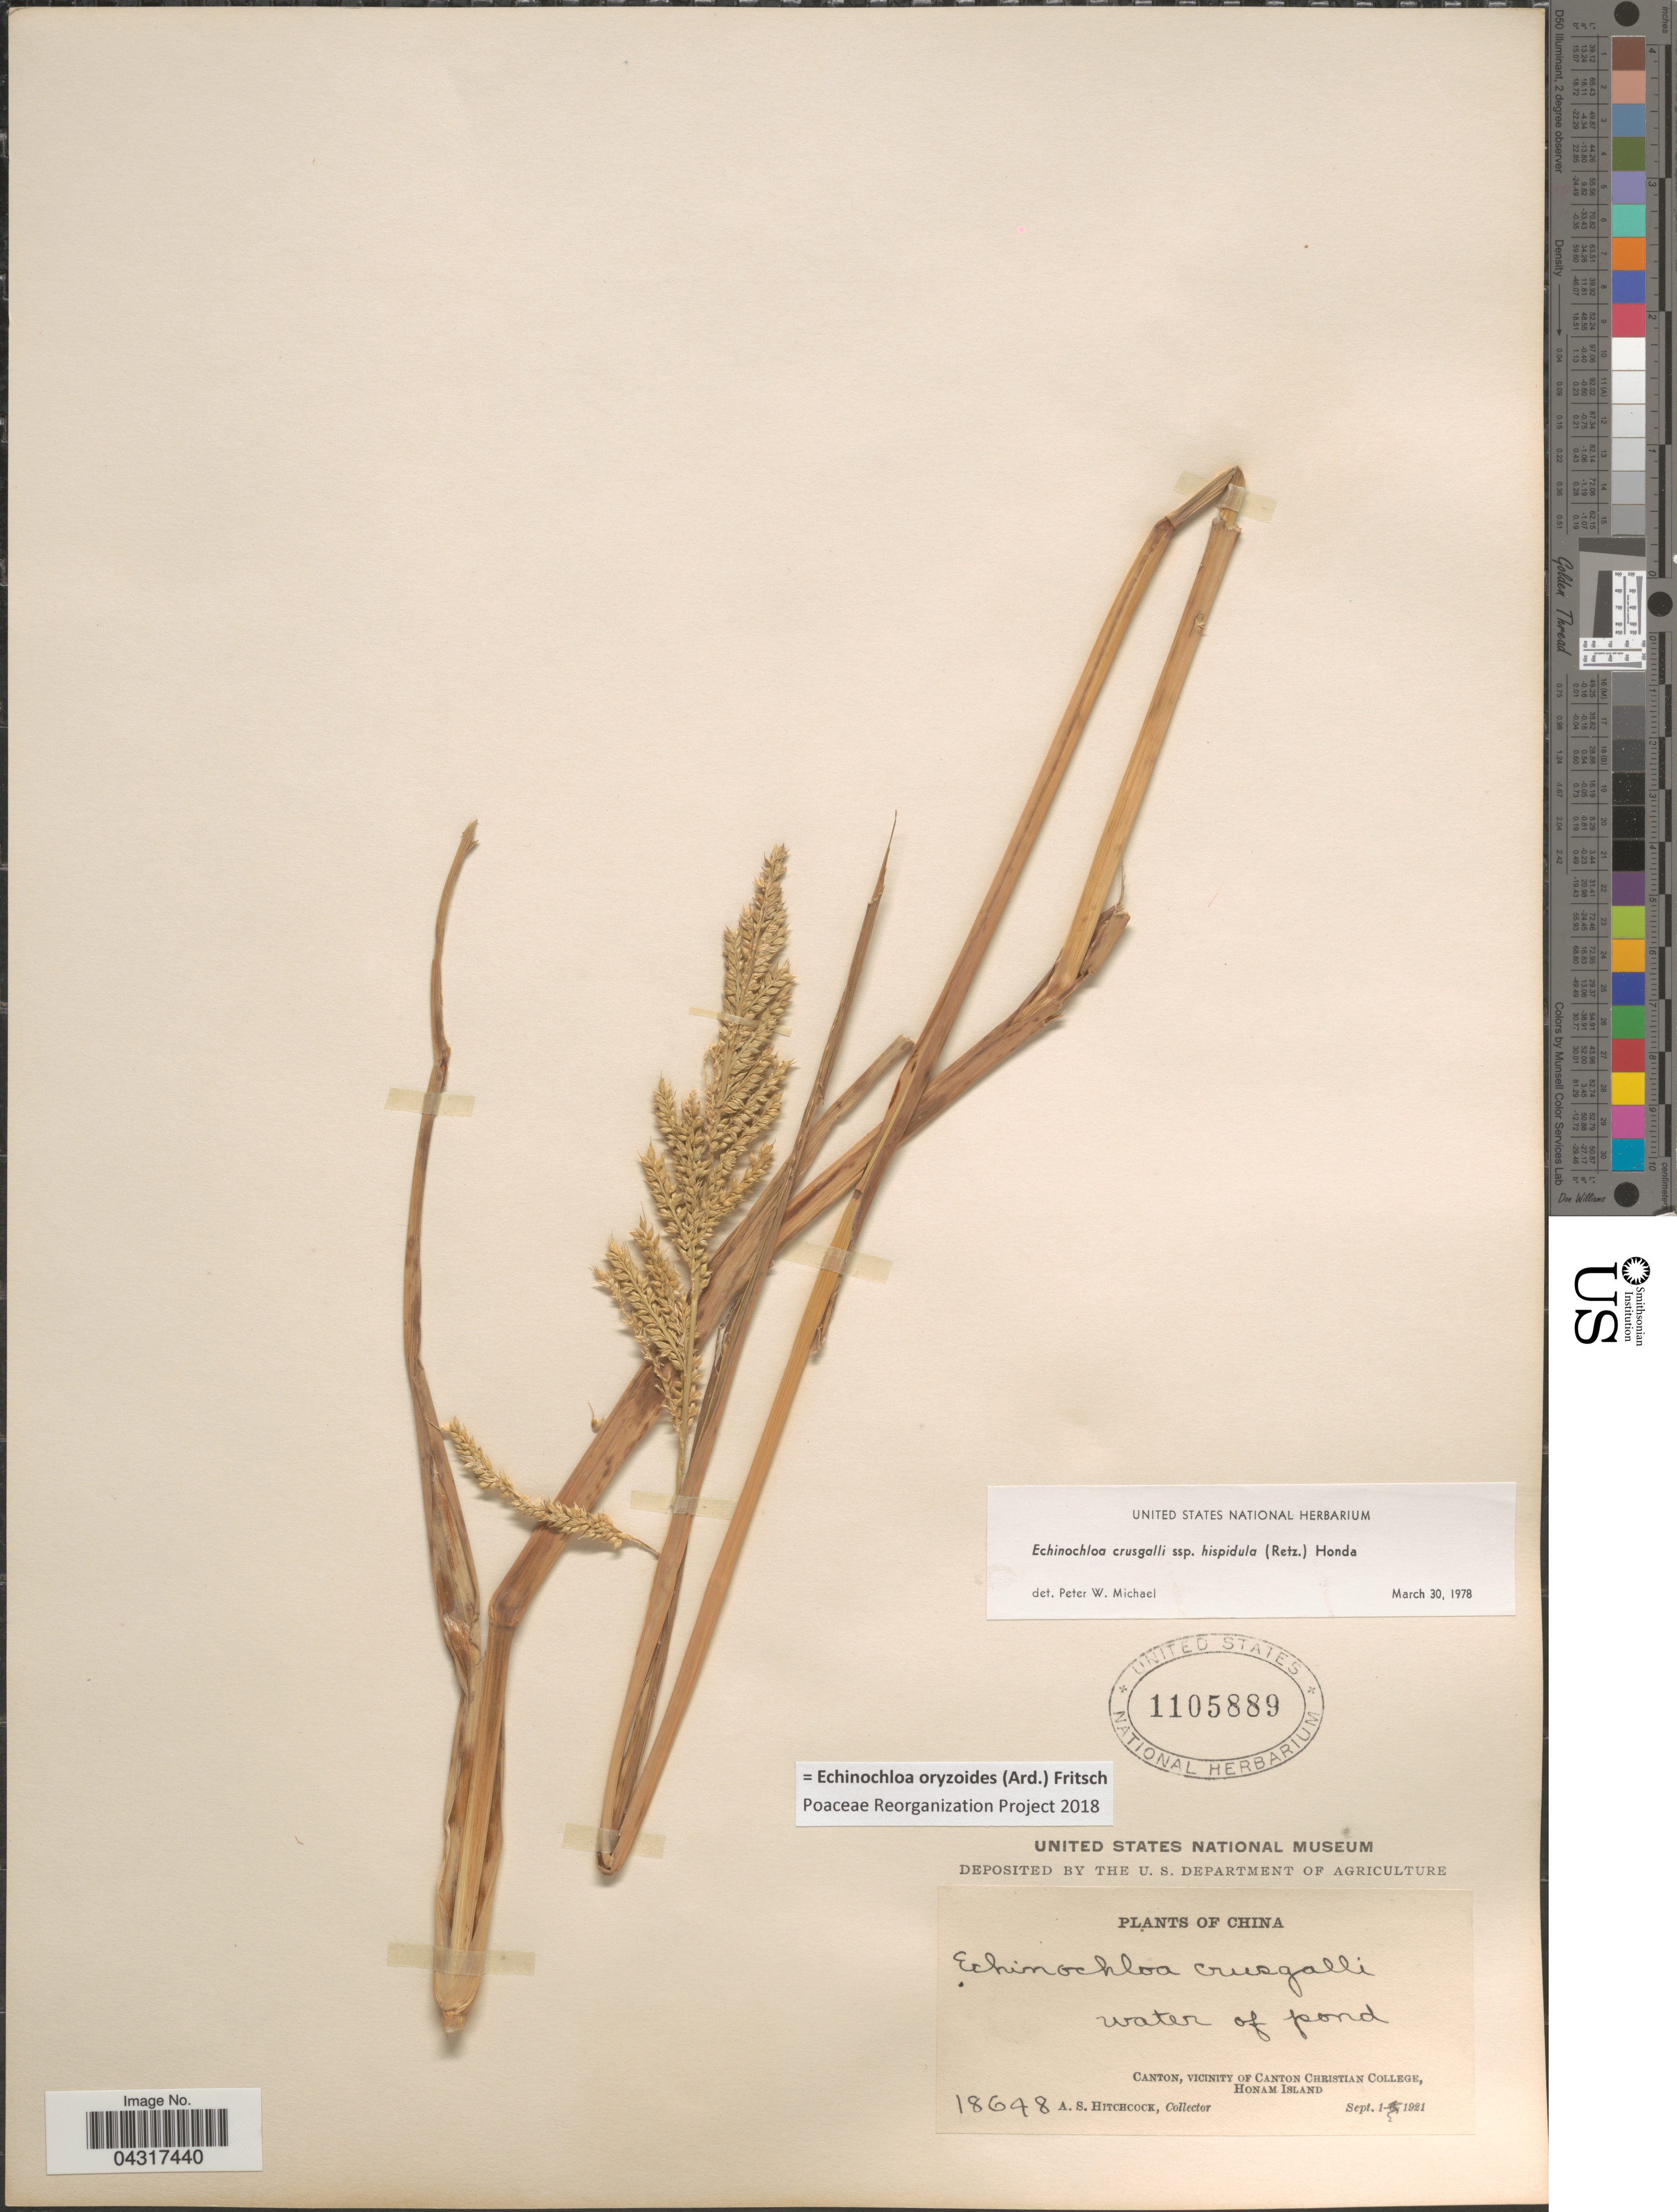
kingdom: Plantae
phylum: Tracheophyta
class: Liliopsida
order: Poales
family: Poaceae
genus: Echinochloa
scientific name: Echinochloa oryzoides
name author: (Ard.) Fritsch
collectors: A. S. Hitchcock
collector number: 18648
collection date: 1921-09-01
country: China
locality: Canton, vicinity of Canton Christian College, Honam Island.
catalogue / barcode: US 1105889